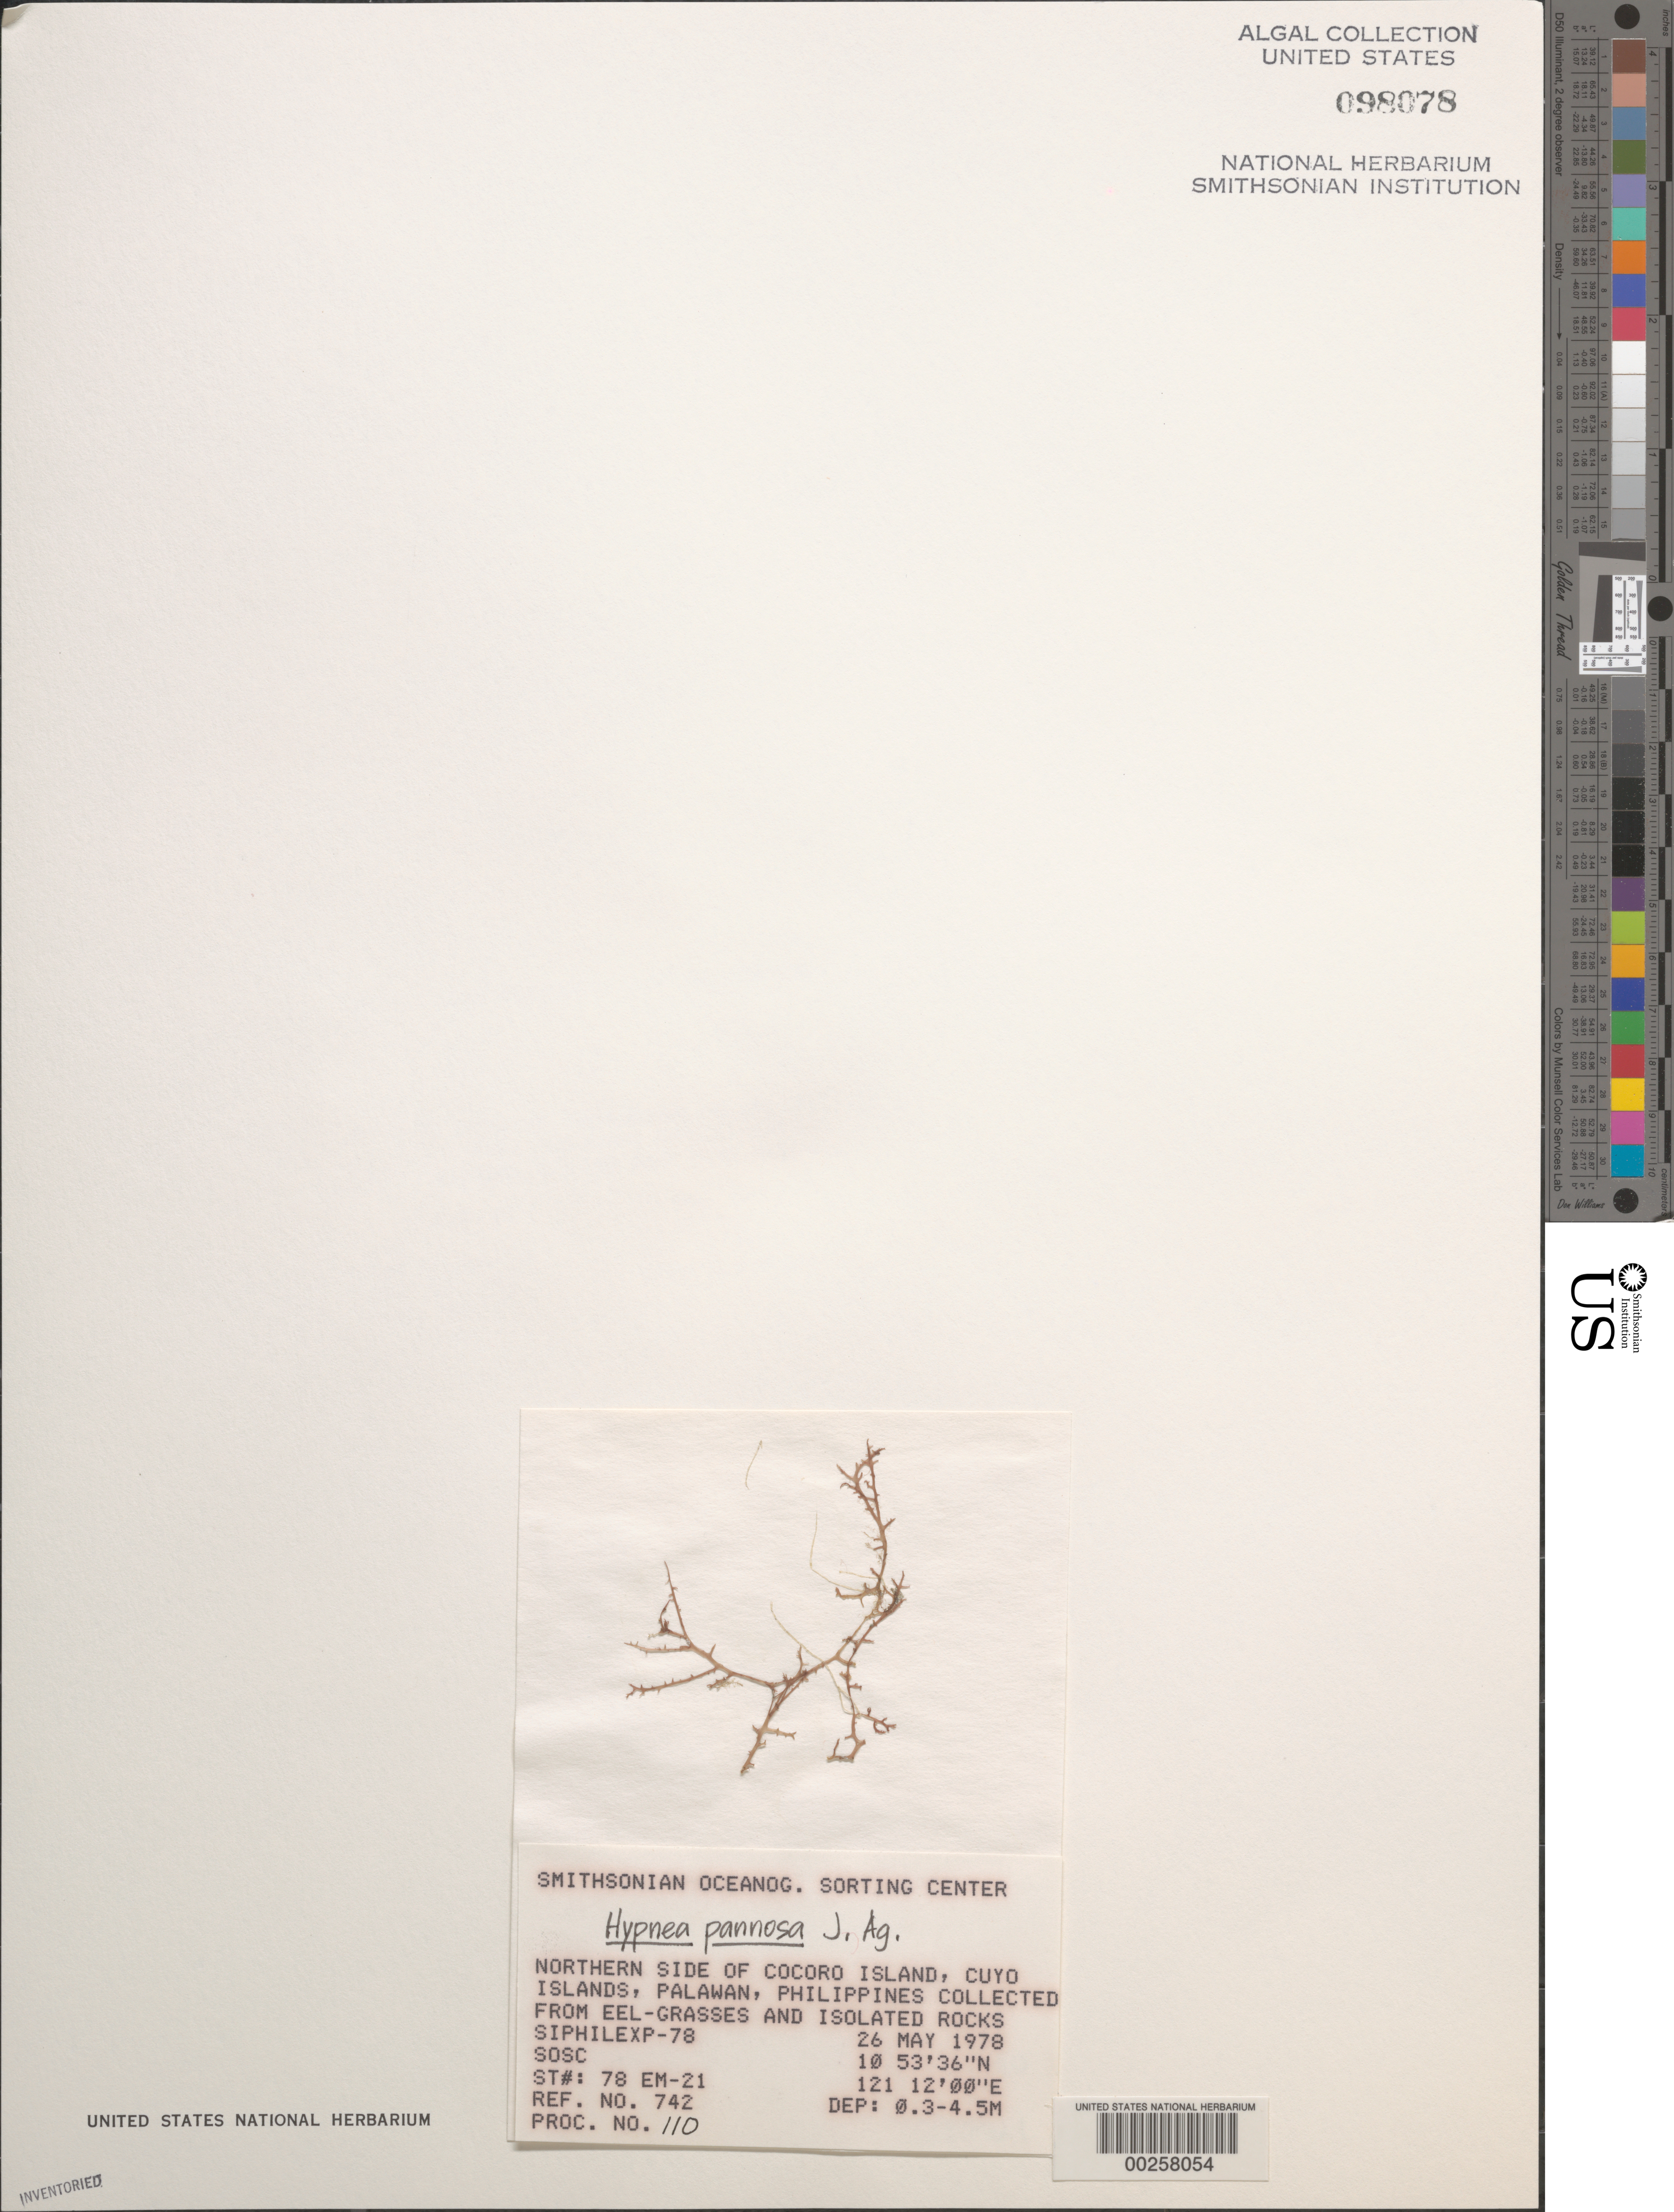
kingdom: Plantae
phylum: Rhodophyta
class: Florideophyceae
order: Gigartinales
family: Cystocloniaceae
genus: Hypnea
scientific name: Hypnea pannosa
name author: J. Agardh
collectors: SOSC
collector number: Station 78 EM-21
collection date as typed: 26 May 1978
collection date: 1978-05-26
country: Philippines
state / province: Mimaropa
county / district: Palawan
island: Cocoro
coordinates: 10 53' 36" N, 121 12' 00" E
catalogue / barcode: US 98078